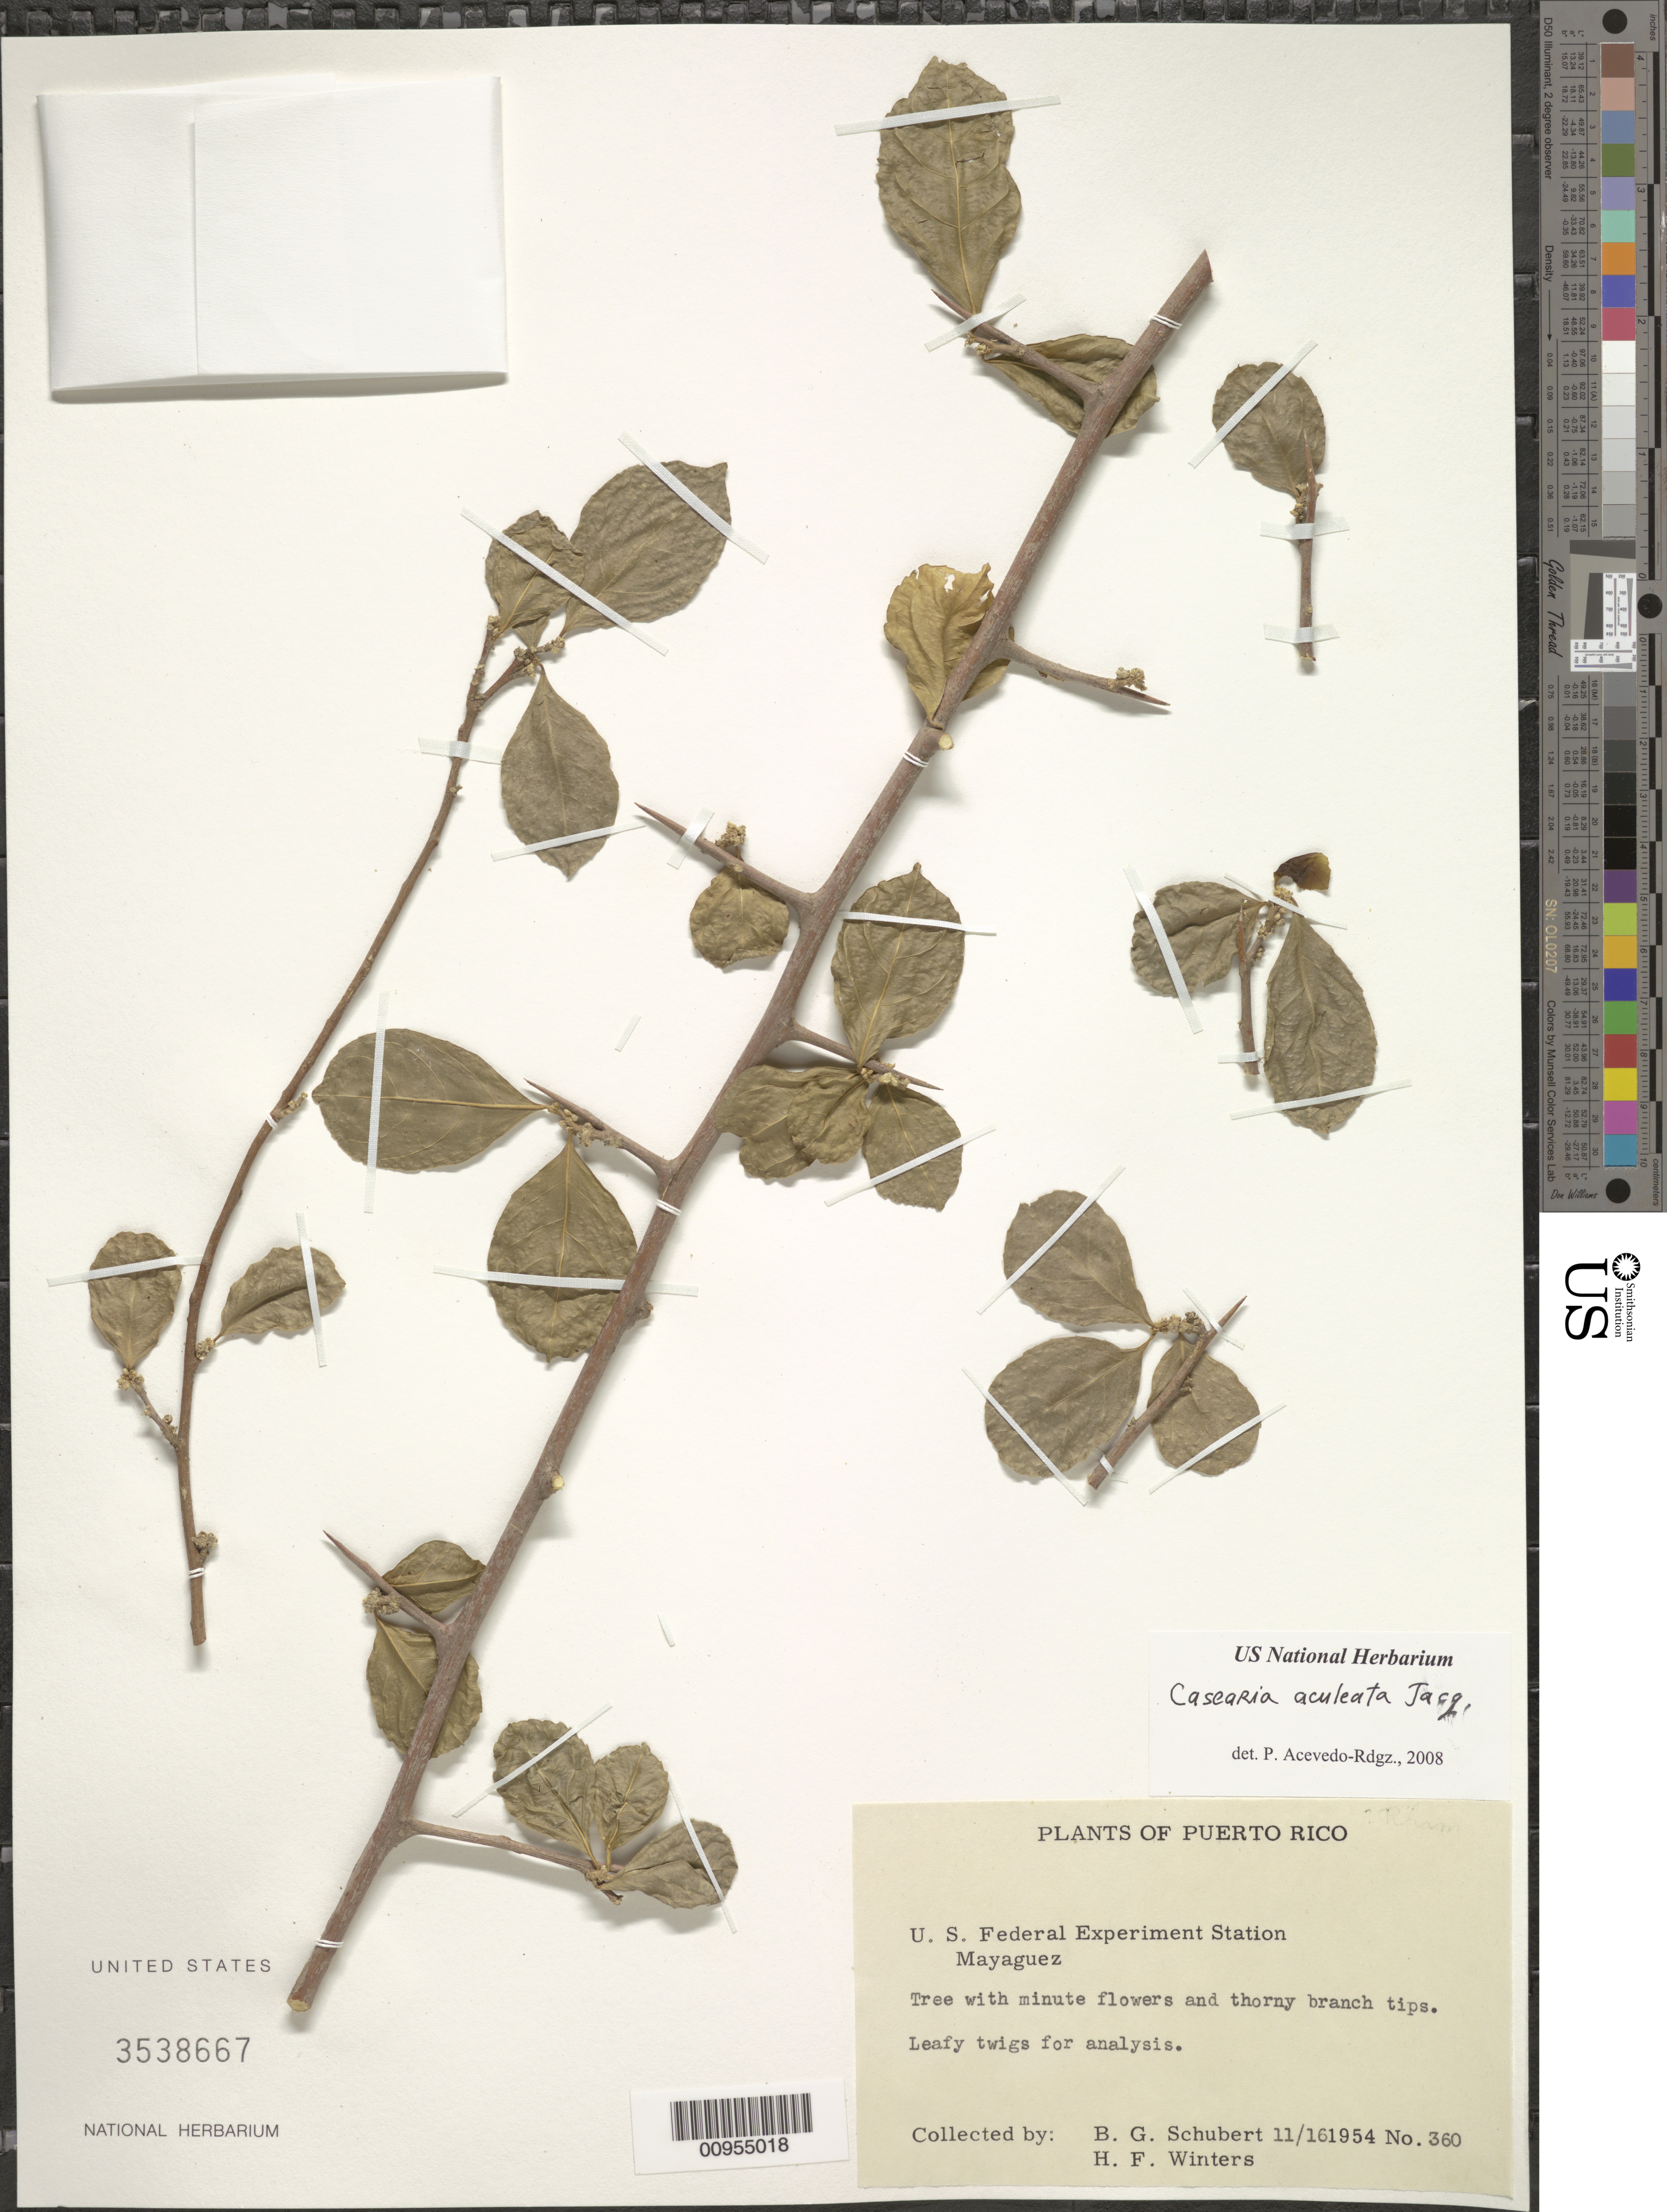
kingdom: Plantae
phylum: Tracheophyta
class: Magnoliopsida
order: Malpighiales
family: Salicaceae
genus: Casearia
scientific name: Casearia aculeata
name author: Jacq.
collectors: B. Schubert & H. Winters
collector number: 360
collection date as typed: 16 Nov 1954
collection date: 1954-11-16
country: Puerto Rico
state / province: Mayagüez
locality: U.S. Federal Experiment Station, Mayaguez.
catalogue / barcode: US 3538667